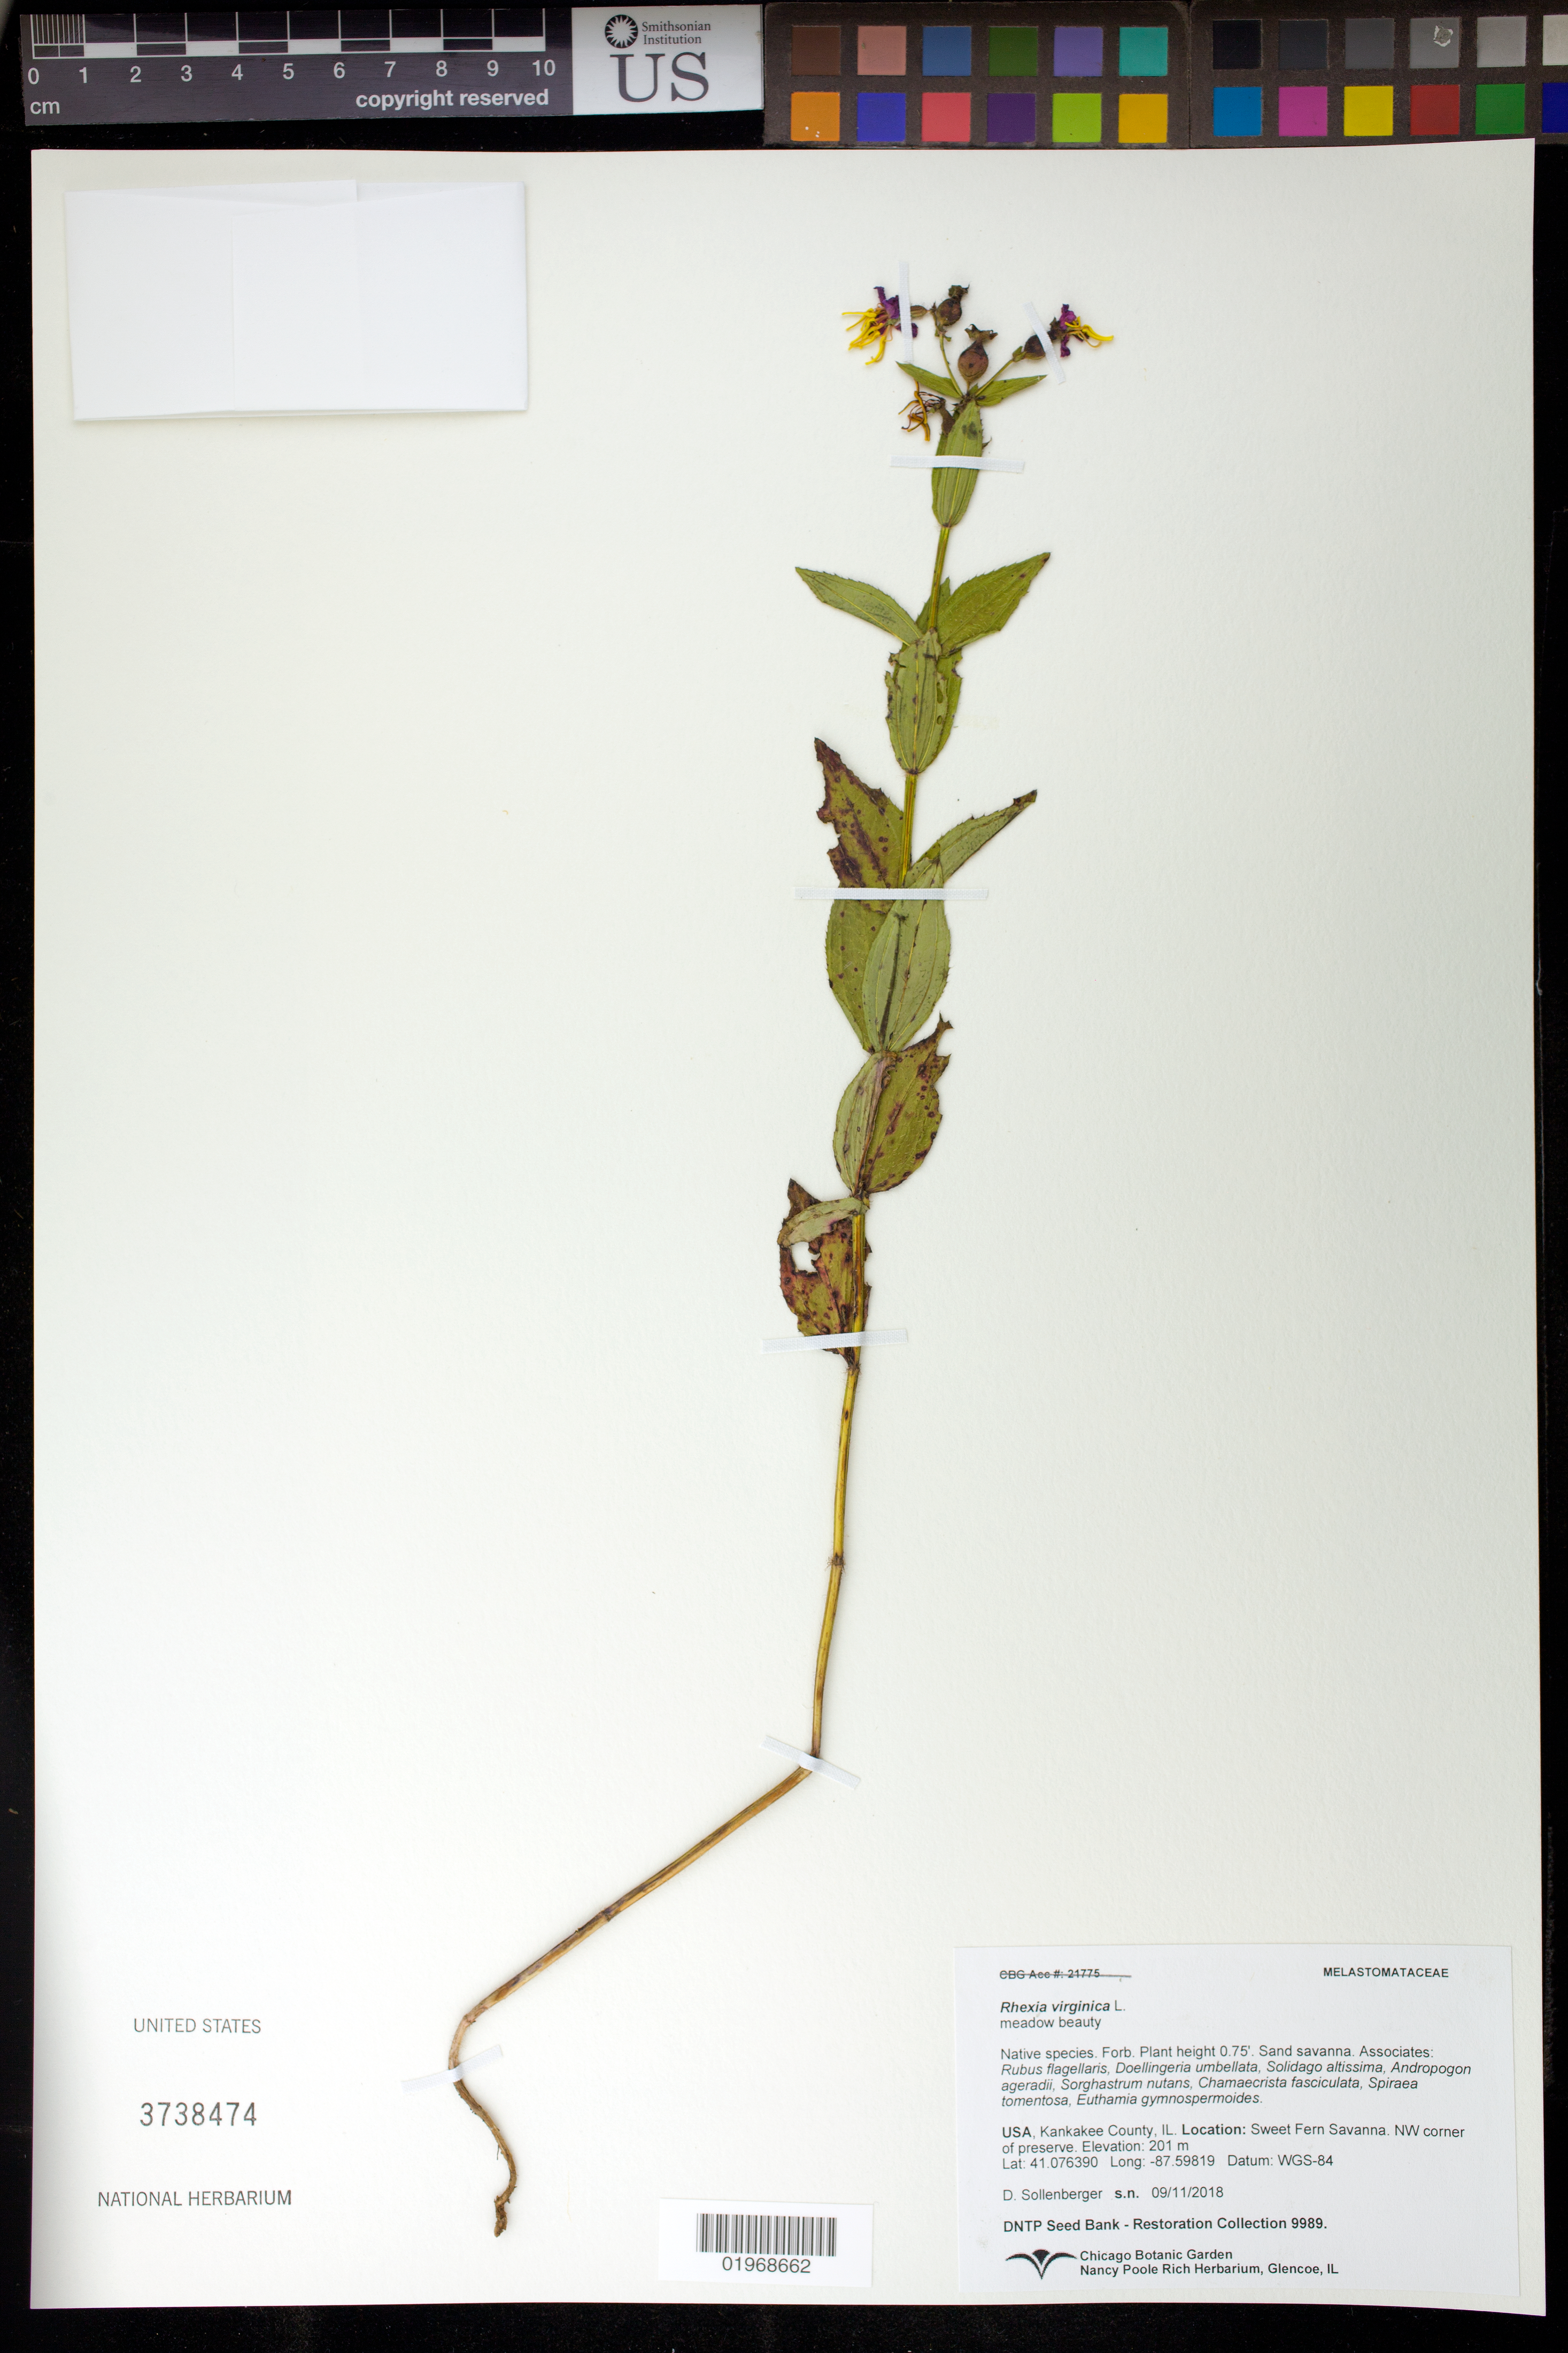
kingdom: Plantae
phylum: Tracheophyta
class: Magnoliopsida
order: Myrtales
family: Melastomataceae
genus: Rhexia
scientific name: Rhexia virginica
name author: L.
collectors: D. Sollenberger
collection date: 2018-09-11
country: United States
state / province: Illinois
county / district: Kankakee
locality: Sweet Fern Savanna, NW corner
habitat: Sand savanna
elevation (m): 201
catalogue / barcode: US 3738474